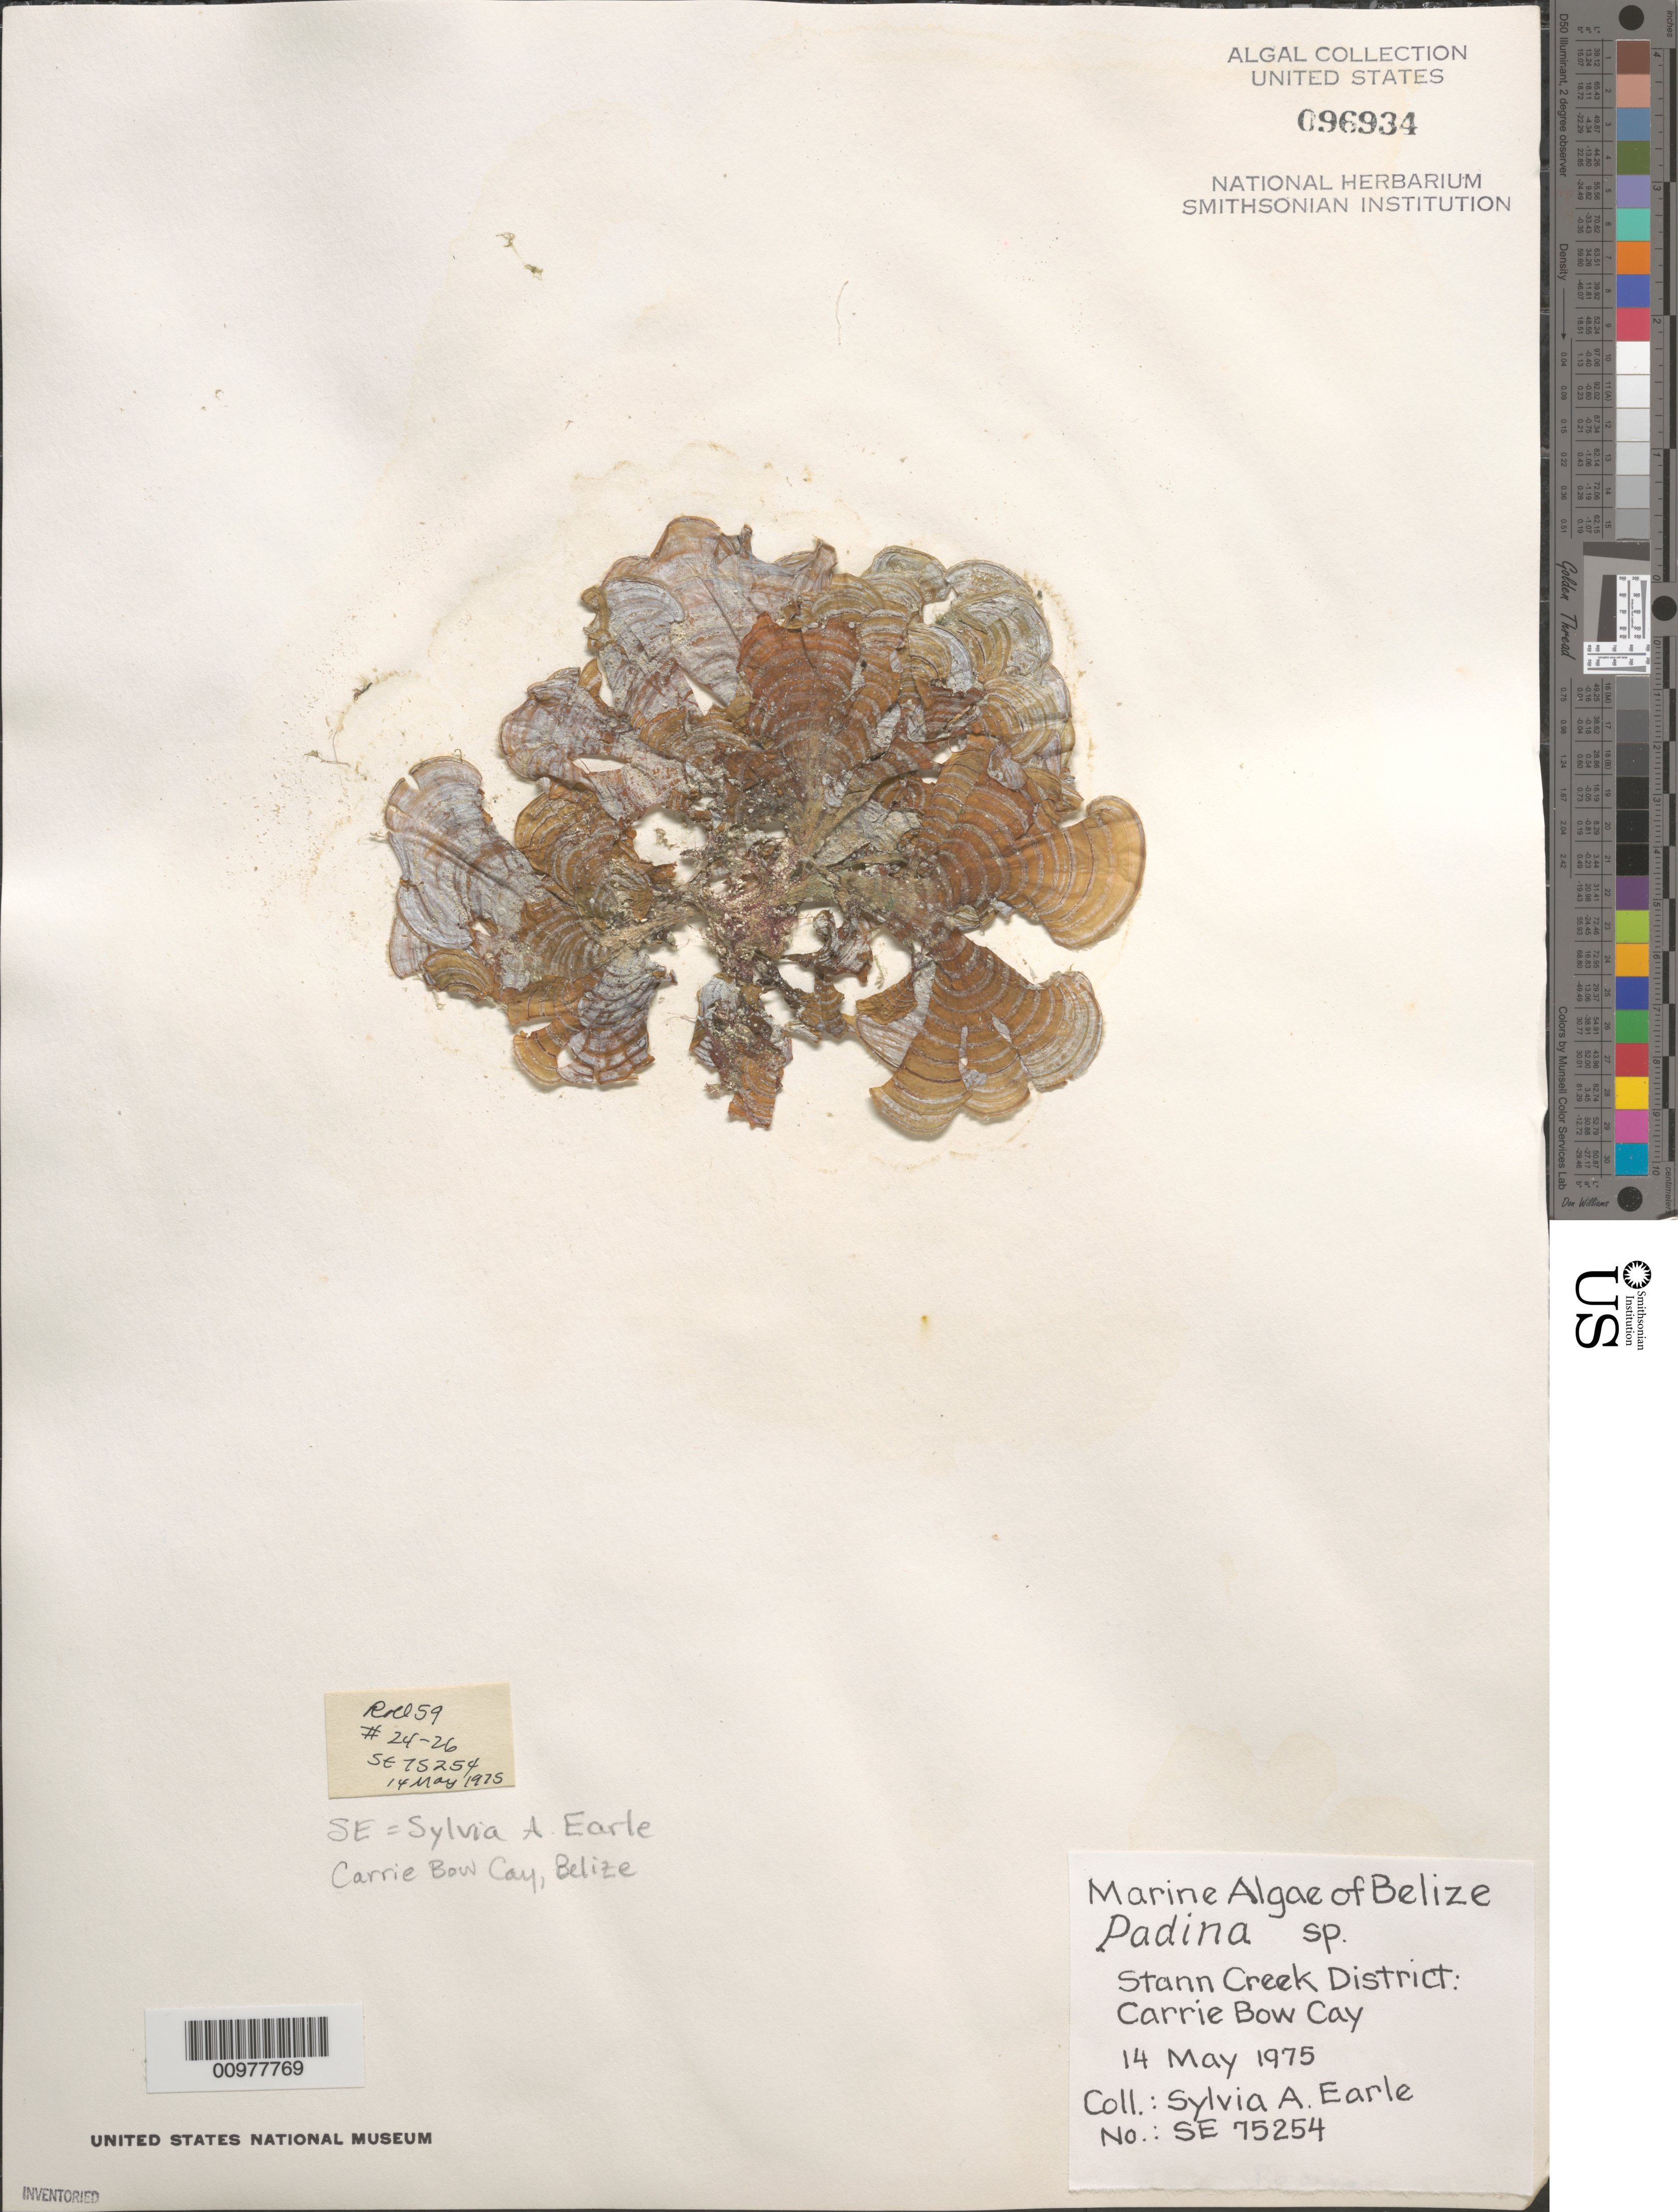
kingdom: Chromista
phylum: Ochrophyta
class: Phaeophyceae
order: Dictyotales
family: Dictyotaceae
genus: Padina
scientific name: Padina sp.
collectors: S. A. Earle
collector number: SE 75254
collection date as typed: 14 May 1975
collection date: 1975-05-14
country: Belize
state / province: Stann Creek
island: Carrie Bow Cay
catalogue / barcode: US 96934